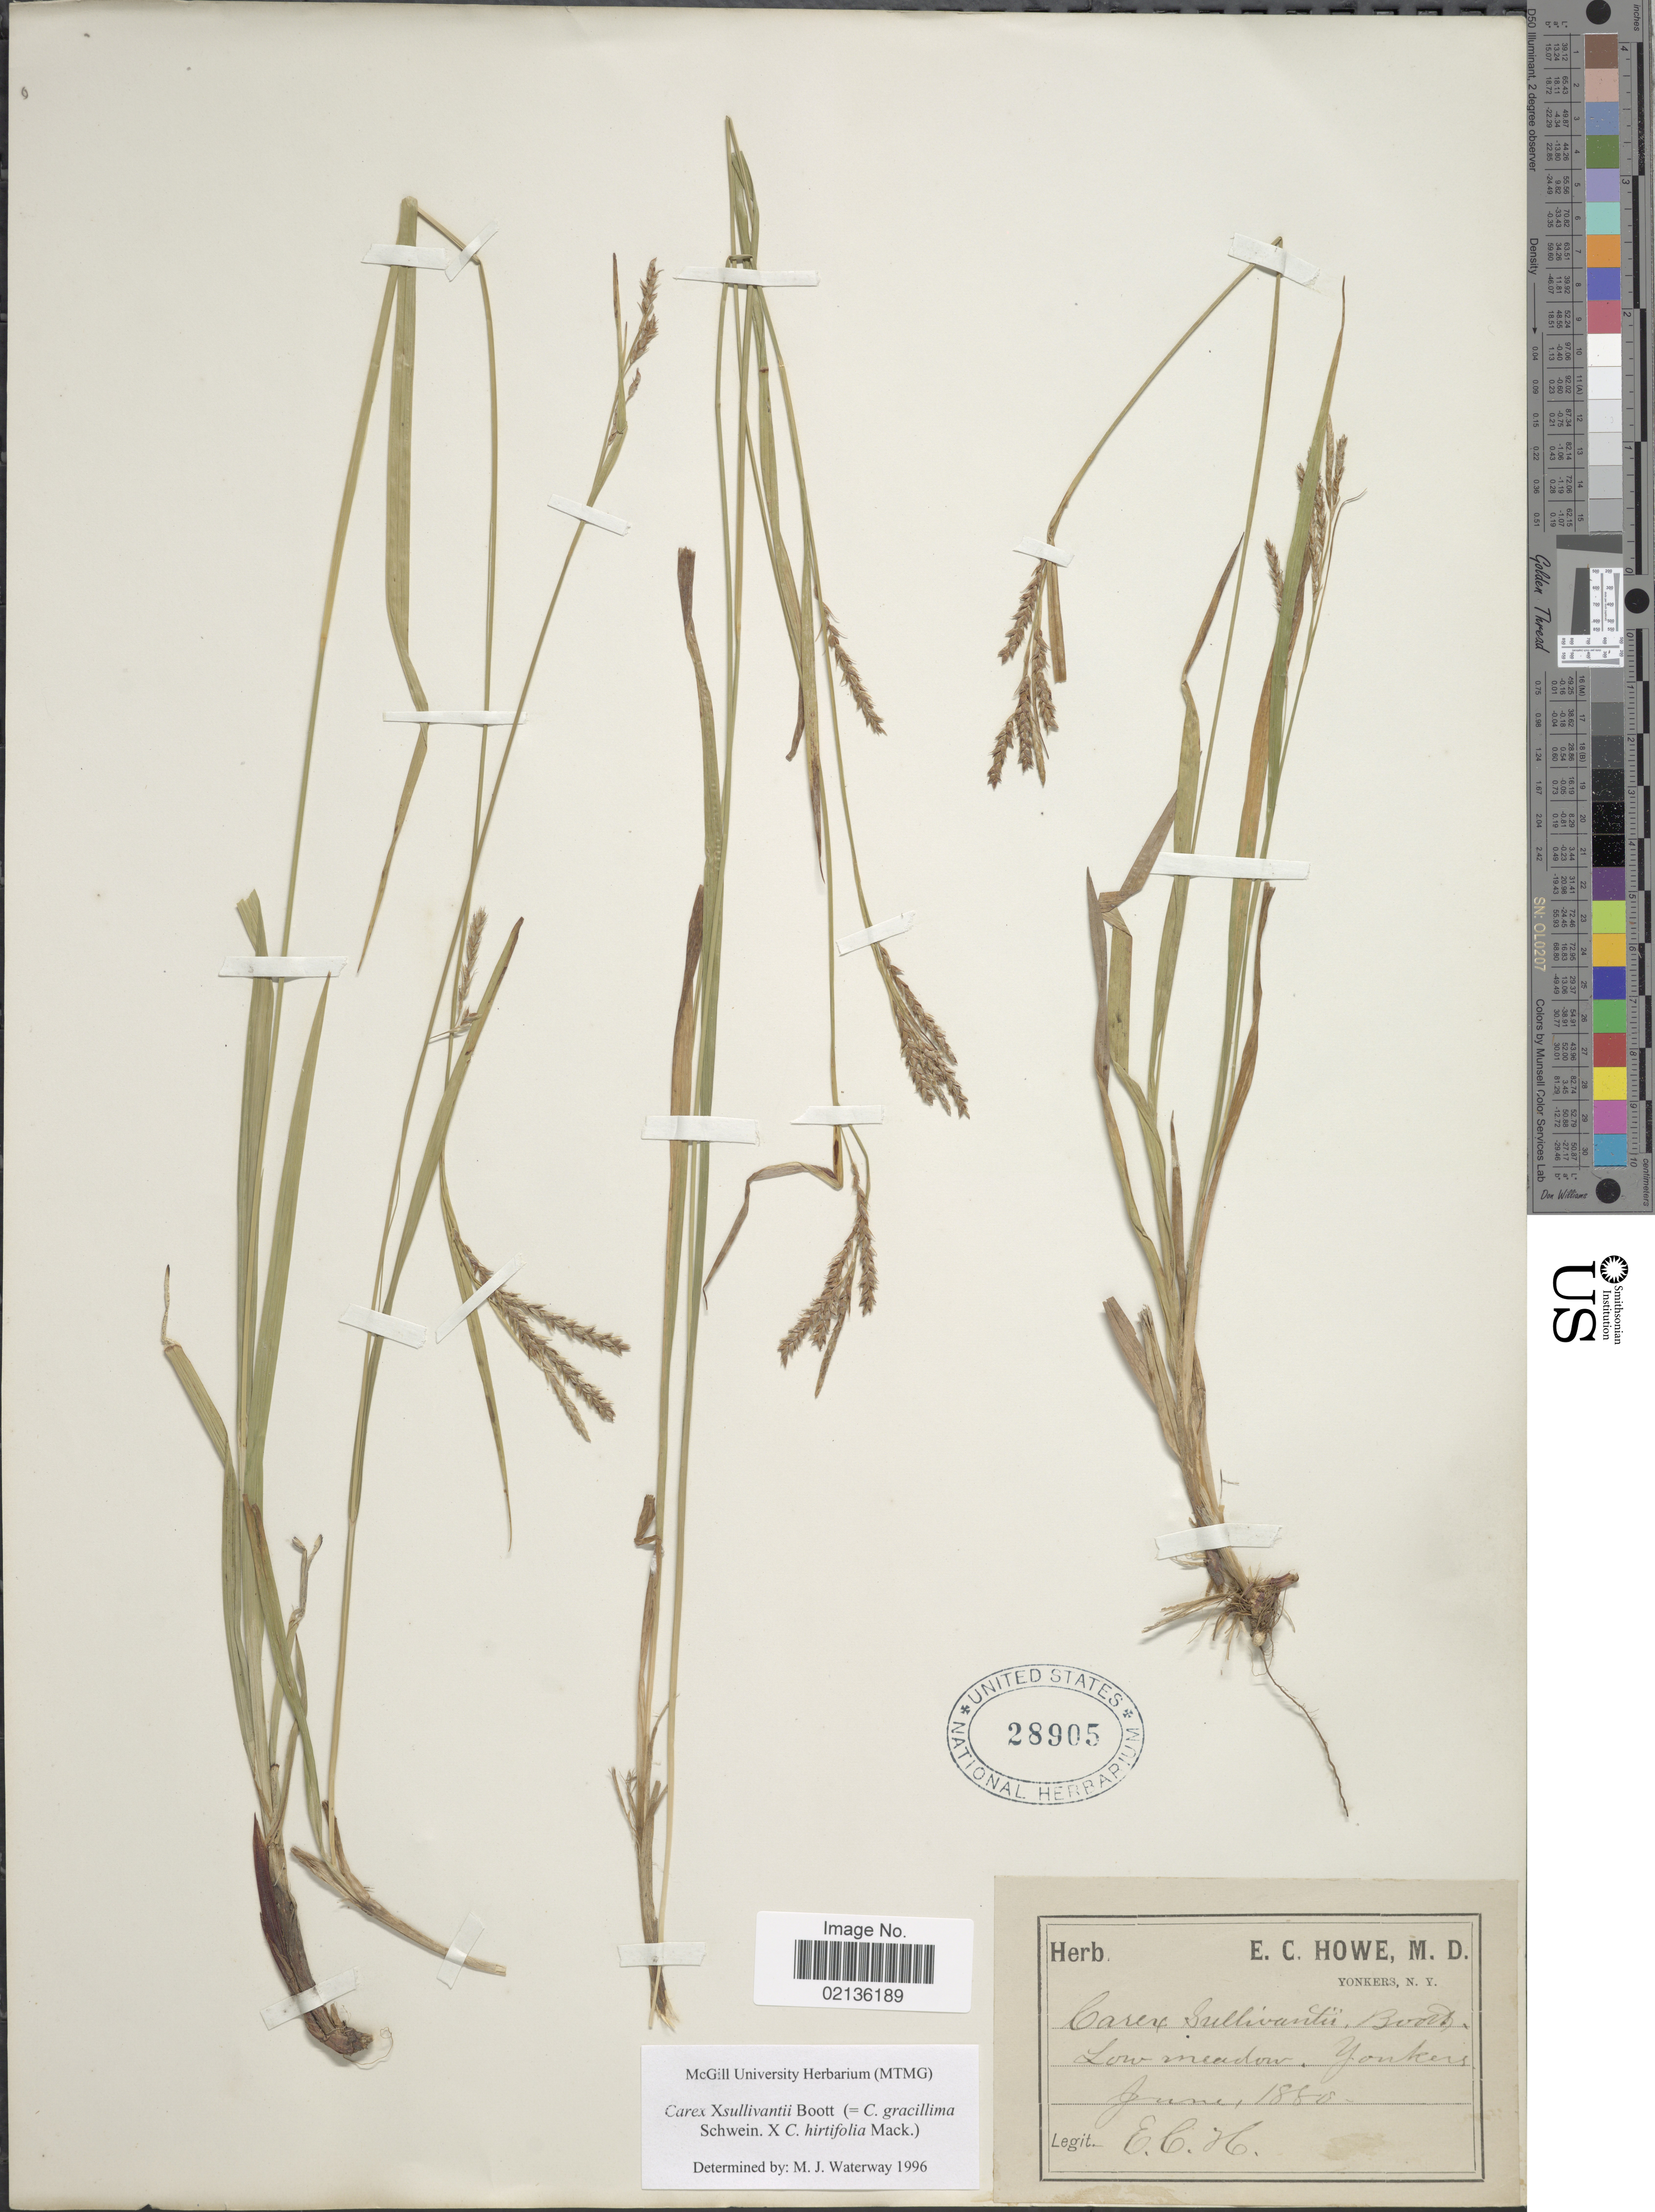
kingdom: Plantae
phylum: Tracheophyta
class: Liliopsida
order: Poales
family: Cyperaceae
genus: Carex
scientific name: Carex x sullivantii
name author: Boott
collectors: E. Howe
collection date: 1880-06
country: United States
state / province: New York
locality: Yonkers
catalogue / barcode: US 28905